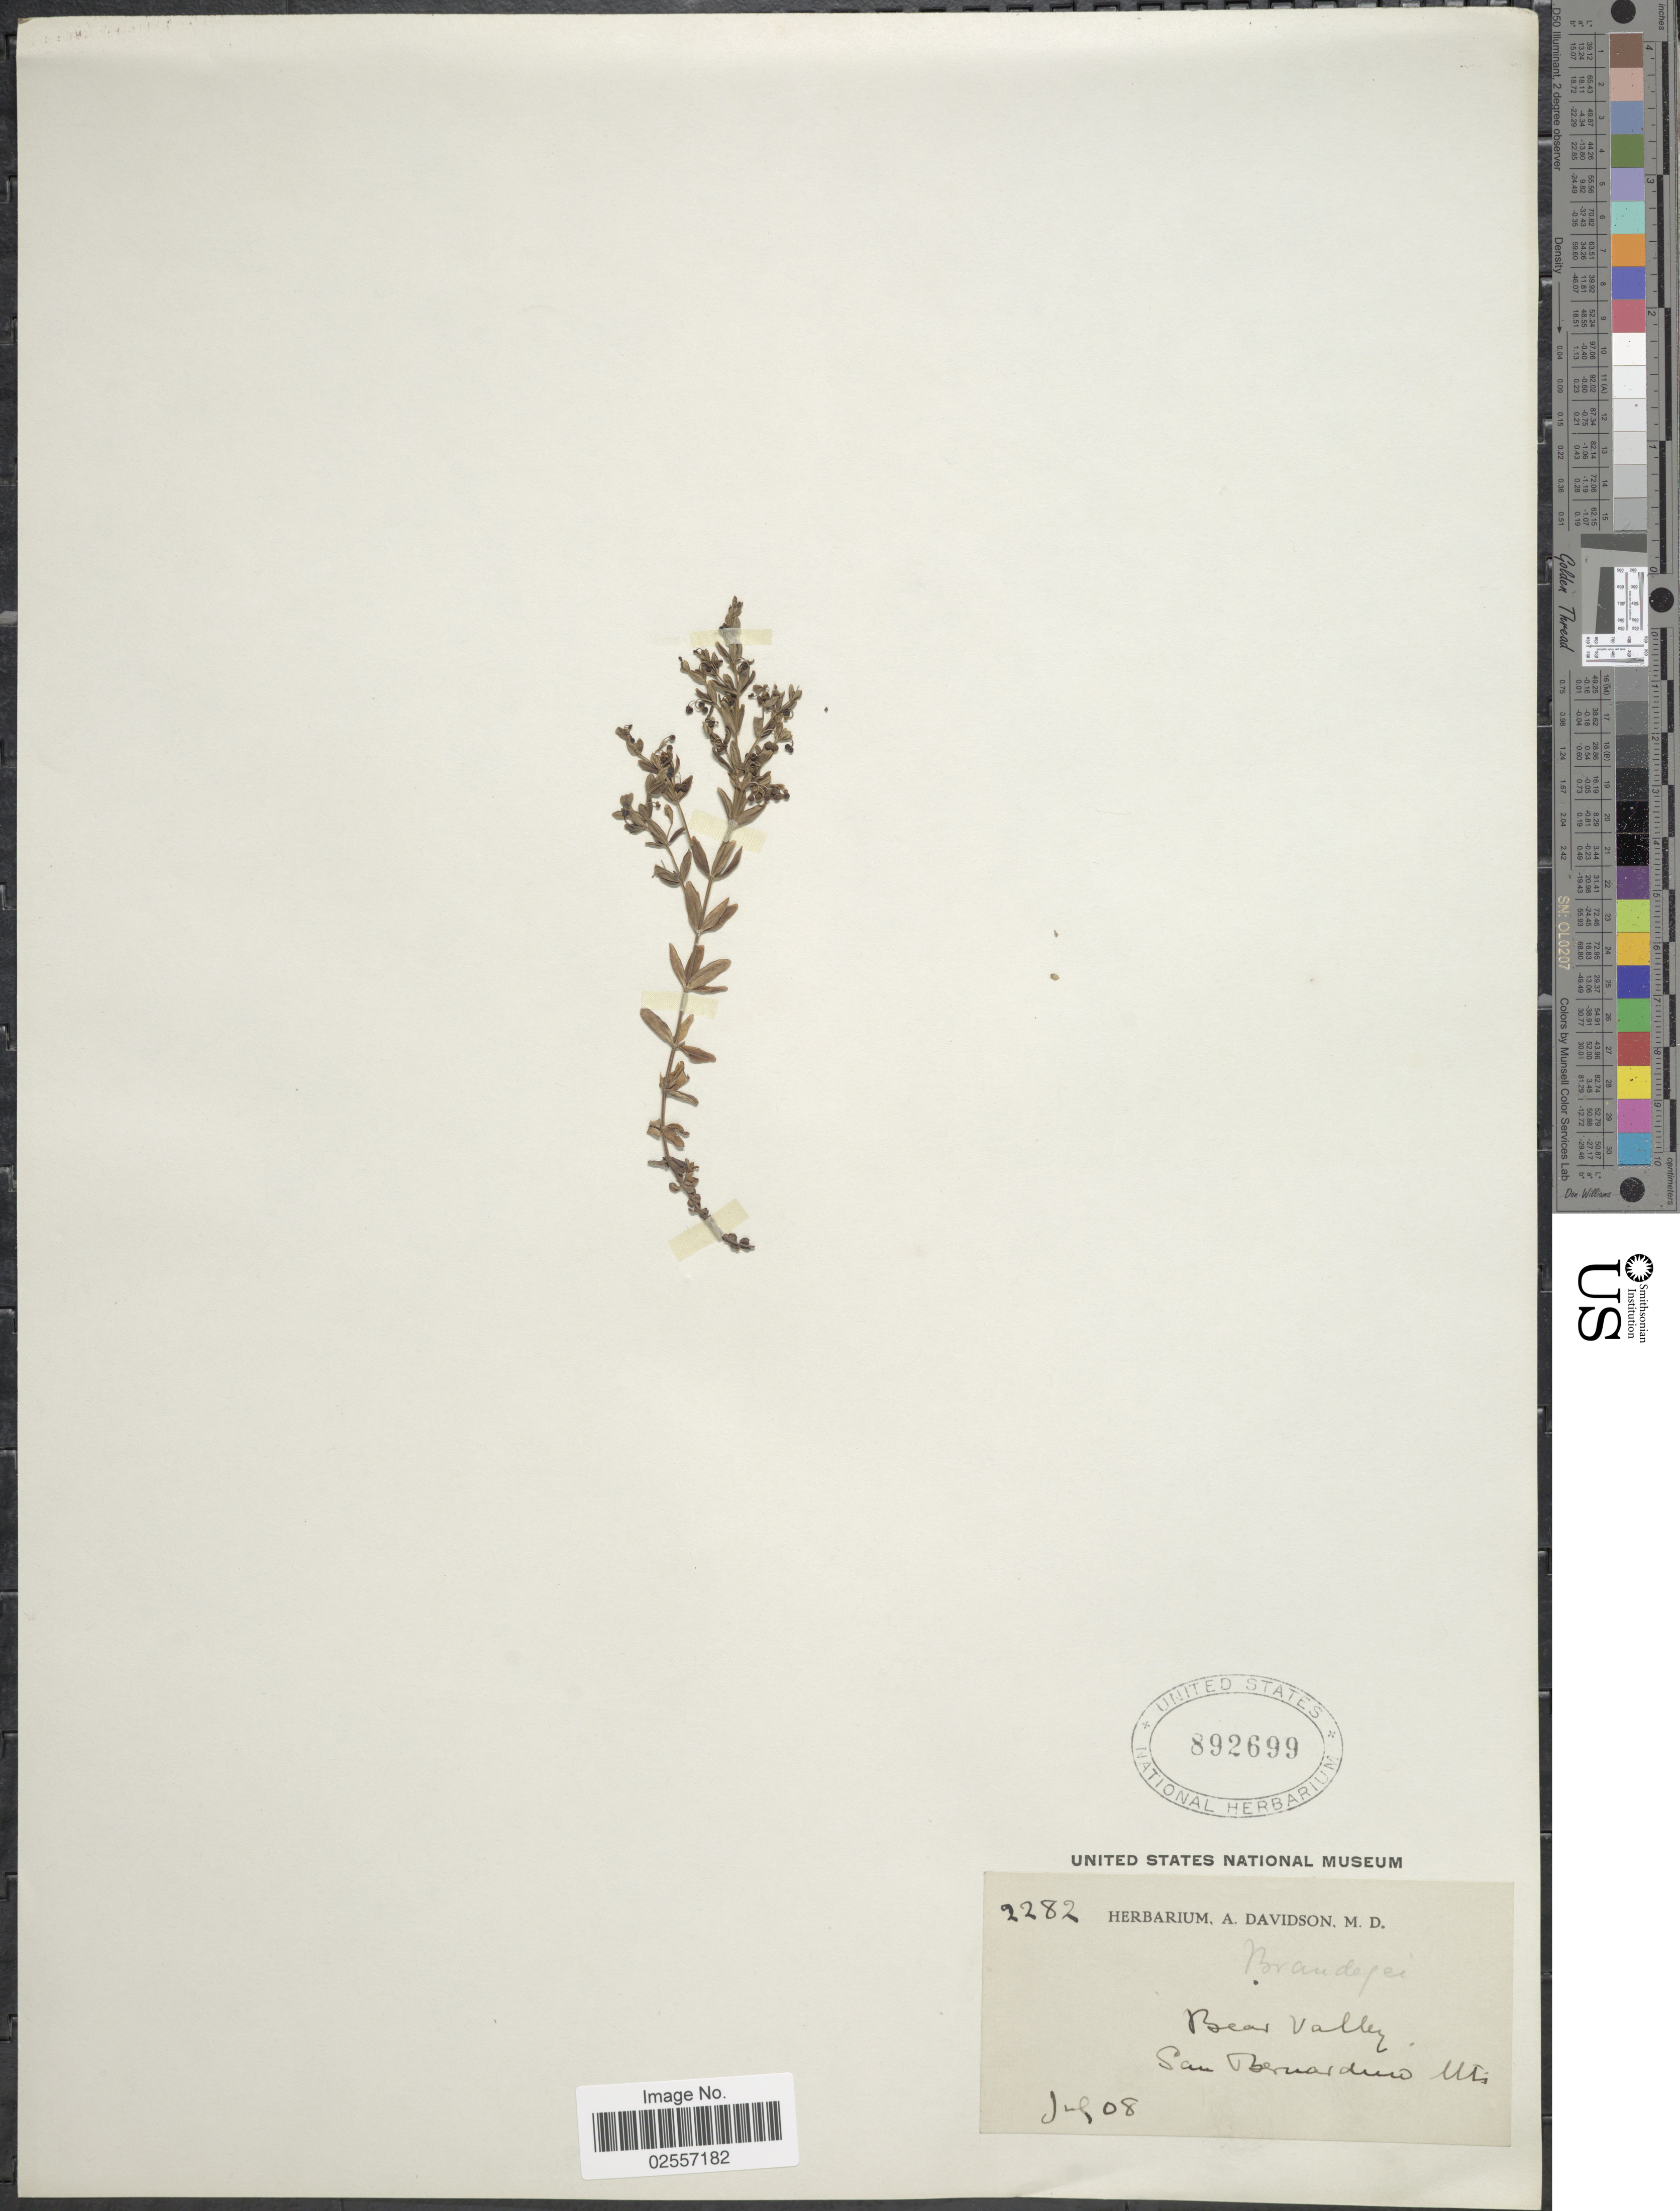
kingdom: Plantae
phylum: Tracheophyta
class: Magnoliopsida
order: Gentianales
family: Rubiaceae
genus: Galium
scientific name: Galium brandegeei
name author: A. Gray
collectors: ex herb. A. Davidson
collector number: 2282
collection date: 1908-07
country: United States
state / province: California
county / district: San Bernardino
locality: Bear Valley, San Bernardino Mts.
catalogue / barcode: US 892699